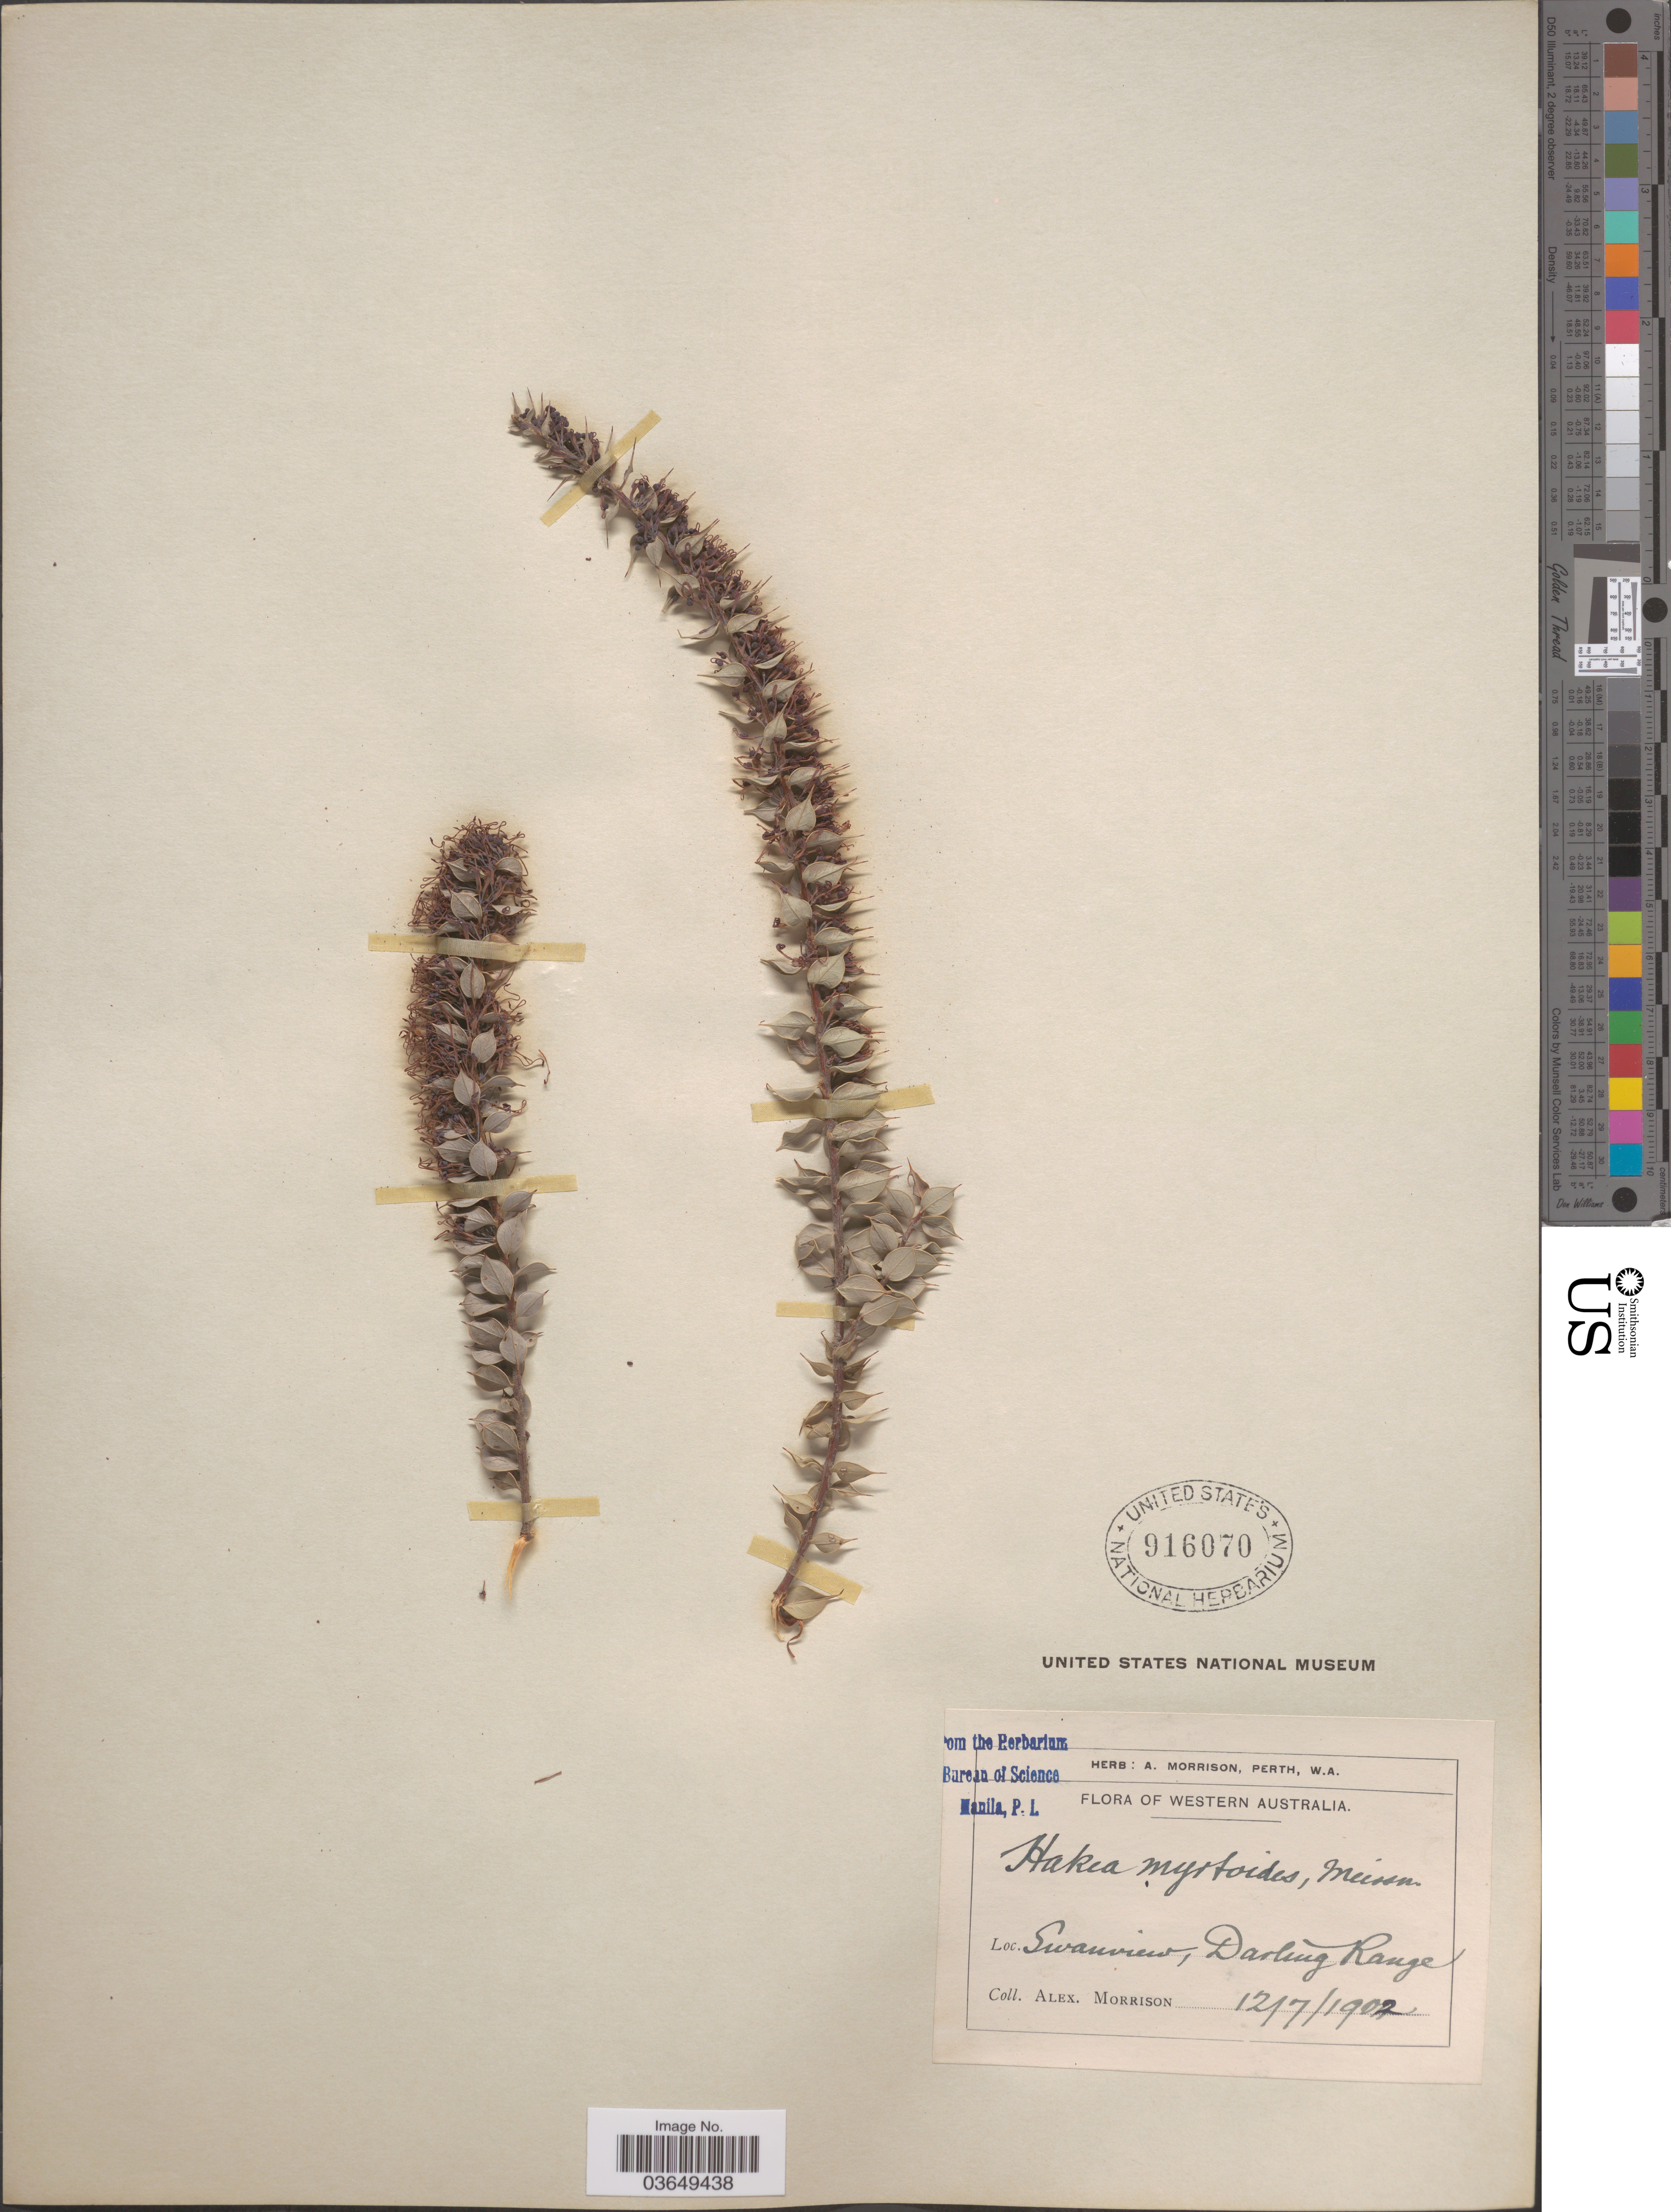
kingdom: Plantae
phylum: Tracheophyta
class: Magnoliopsida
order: Proteales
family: Proteaceae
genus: Hakea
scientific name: Hakea myrtoides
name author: Meisn.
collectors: A. Morrison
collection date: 1902-07-12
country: Australia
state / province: Western Australia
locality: Swanview, Darling Range.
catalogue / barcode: US 916070